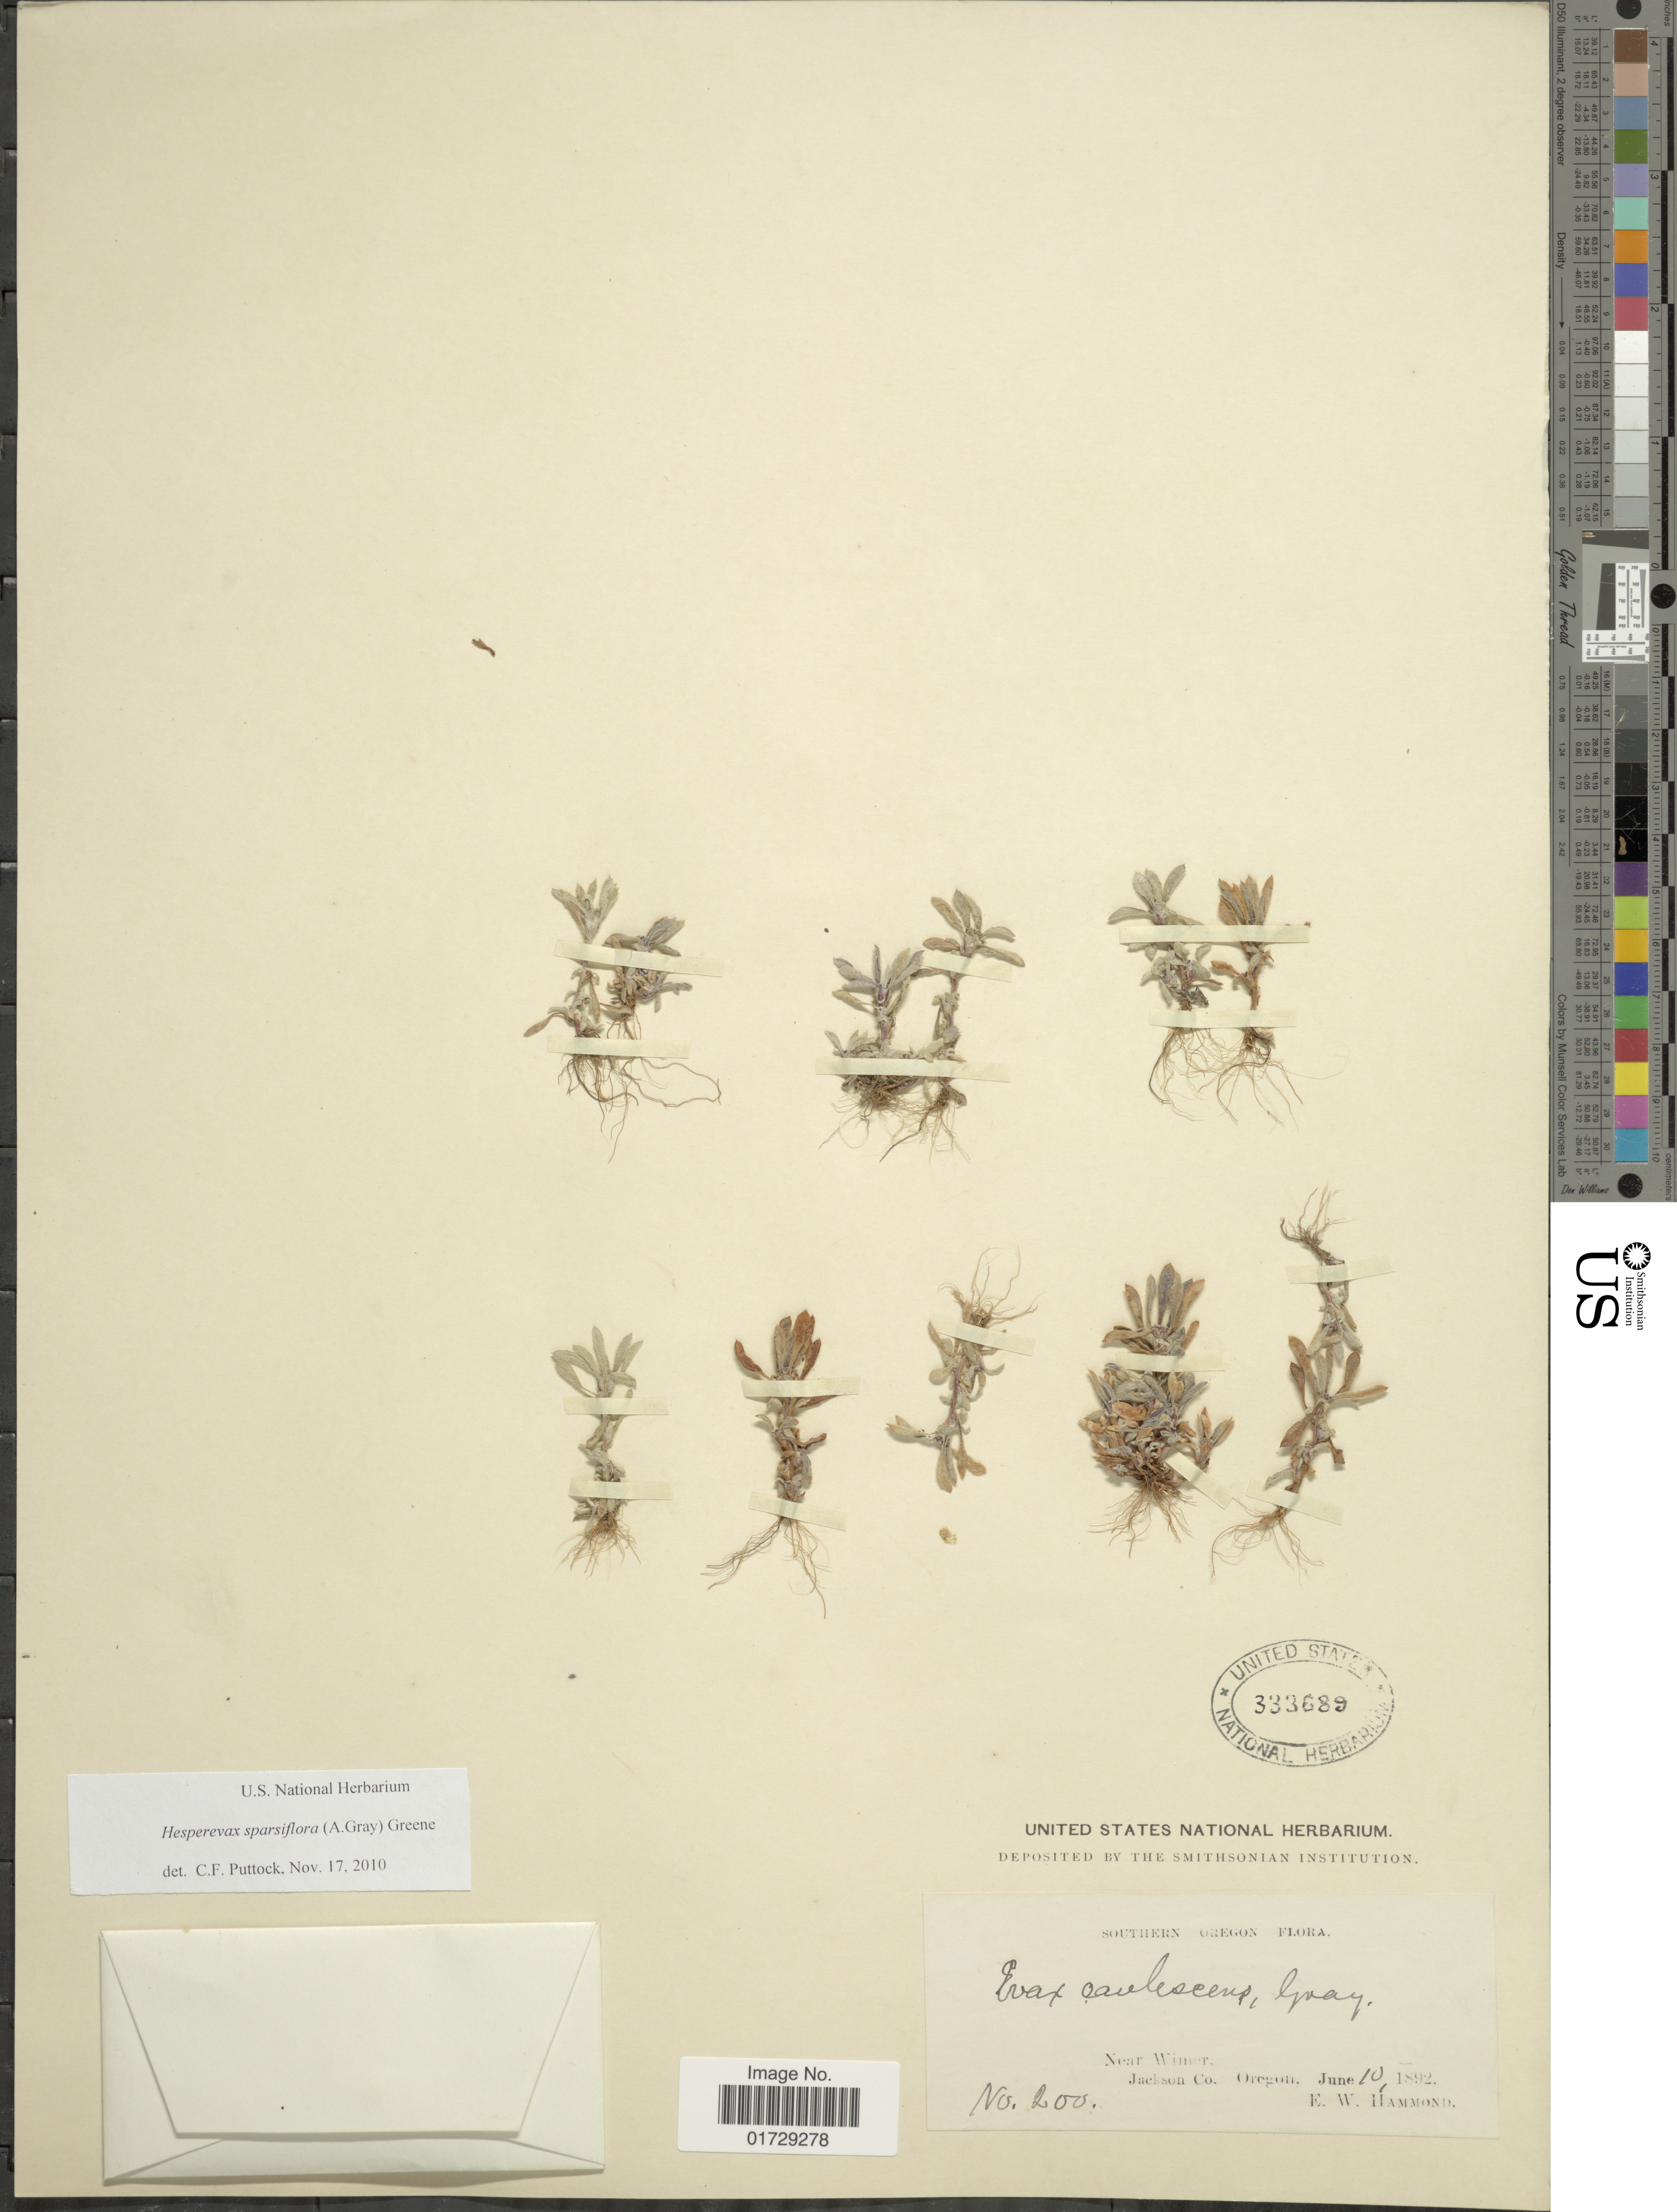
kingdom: Plantae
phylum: Tracheophyta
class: Magnoliopsida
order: Asterales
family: Asteraceae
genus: Hesperevax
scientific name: Hesperevax sparsiflora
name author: (A. Gray) Greene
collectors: E. Hammond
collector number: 200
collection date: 1892-06-10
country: United States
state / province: Oregon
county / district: Jackson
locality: Southern Oregon, Near Wimer, Jackson Co.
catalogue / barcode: US 333689